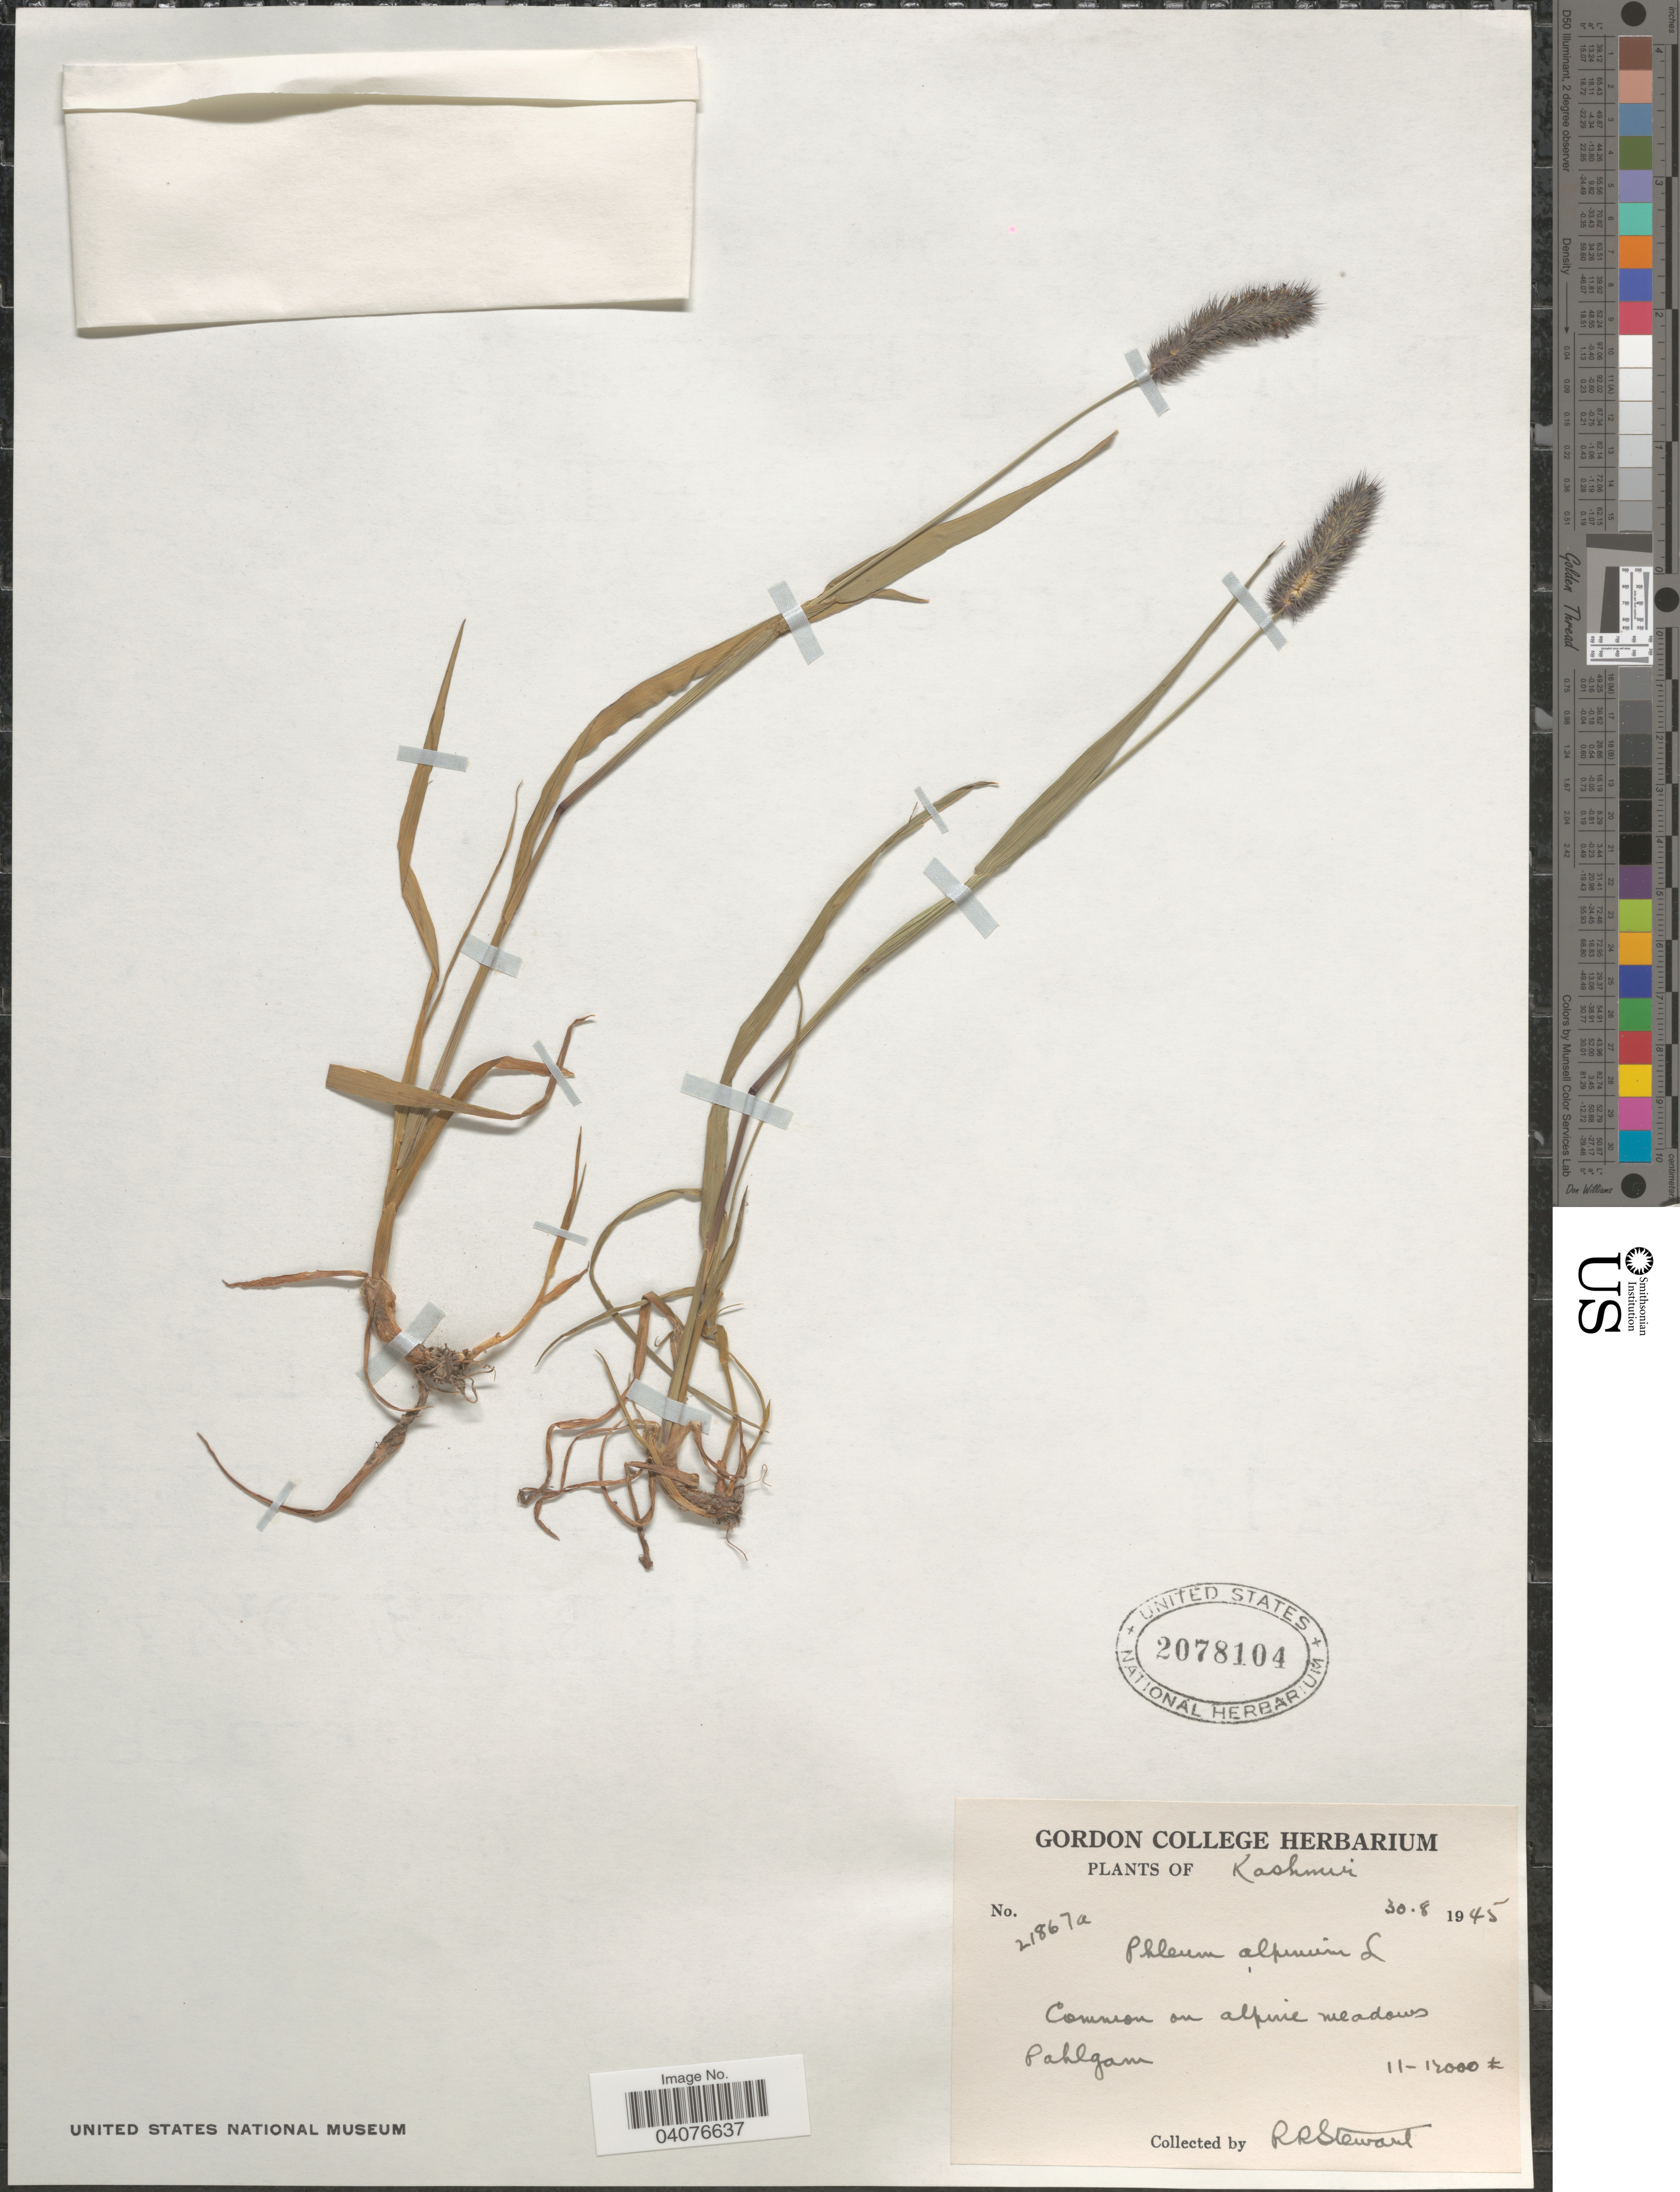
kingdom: Plantae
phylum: Tracheophyta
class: Liliopsida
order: Poales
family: Poaceae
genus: Phleum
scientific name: Phleum alpinum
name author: L.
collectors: R. Stewart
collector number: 21867a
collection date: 1945-08-30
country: India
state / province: Jammu and Kashmir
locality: Kashmir. Common on alpine meadows. Pahlgam.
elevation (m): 3353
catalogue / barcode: US 2078104